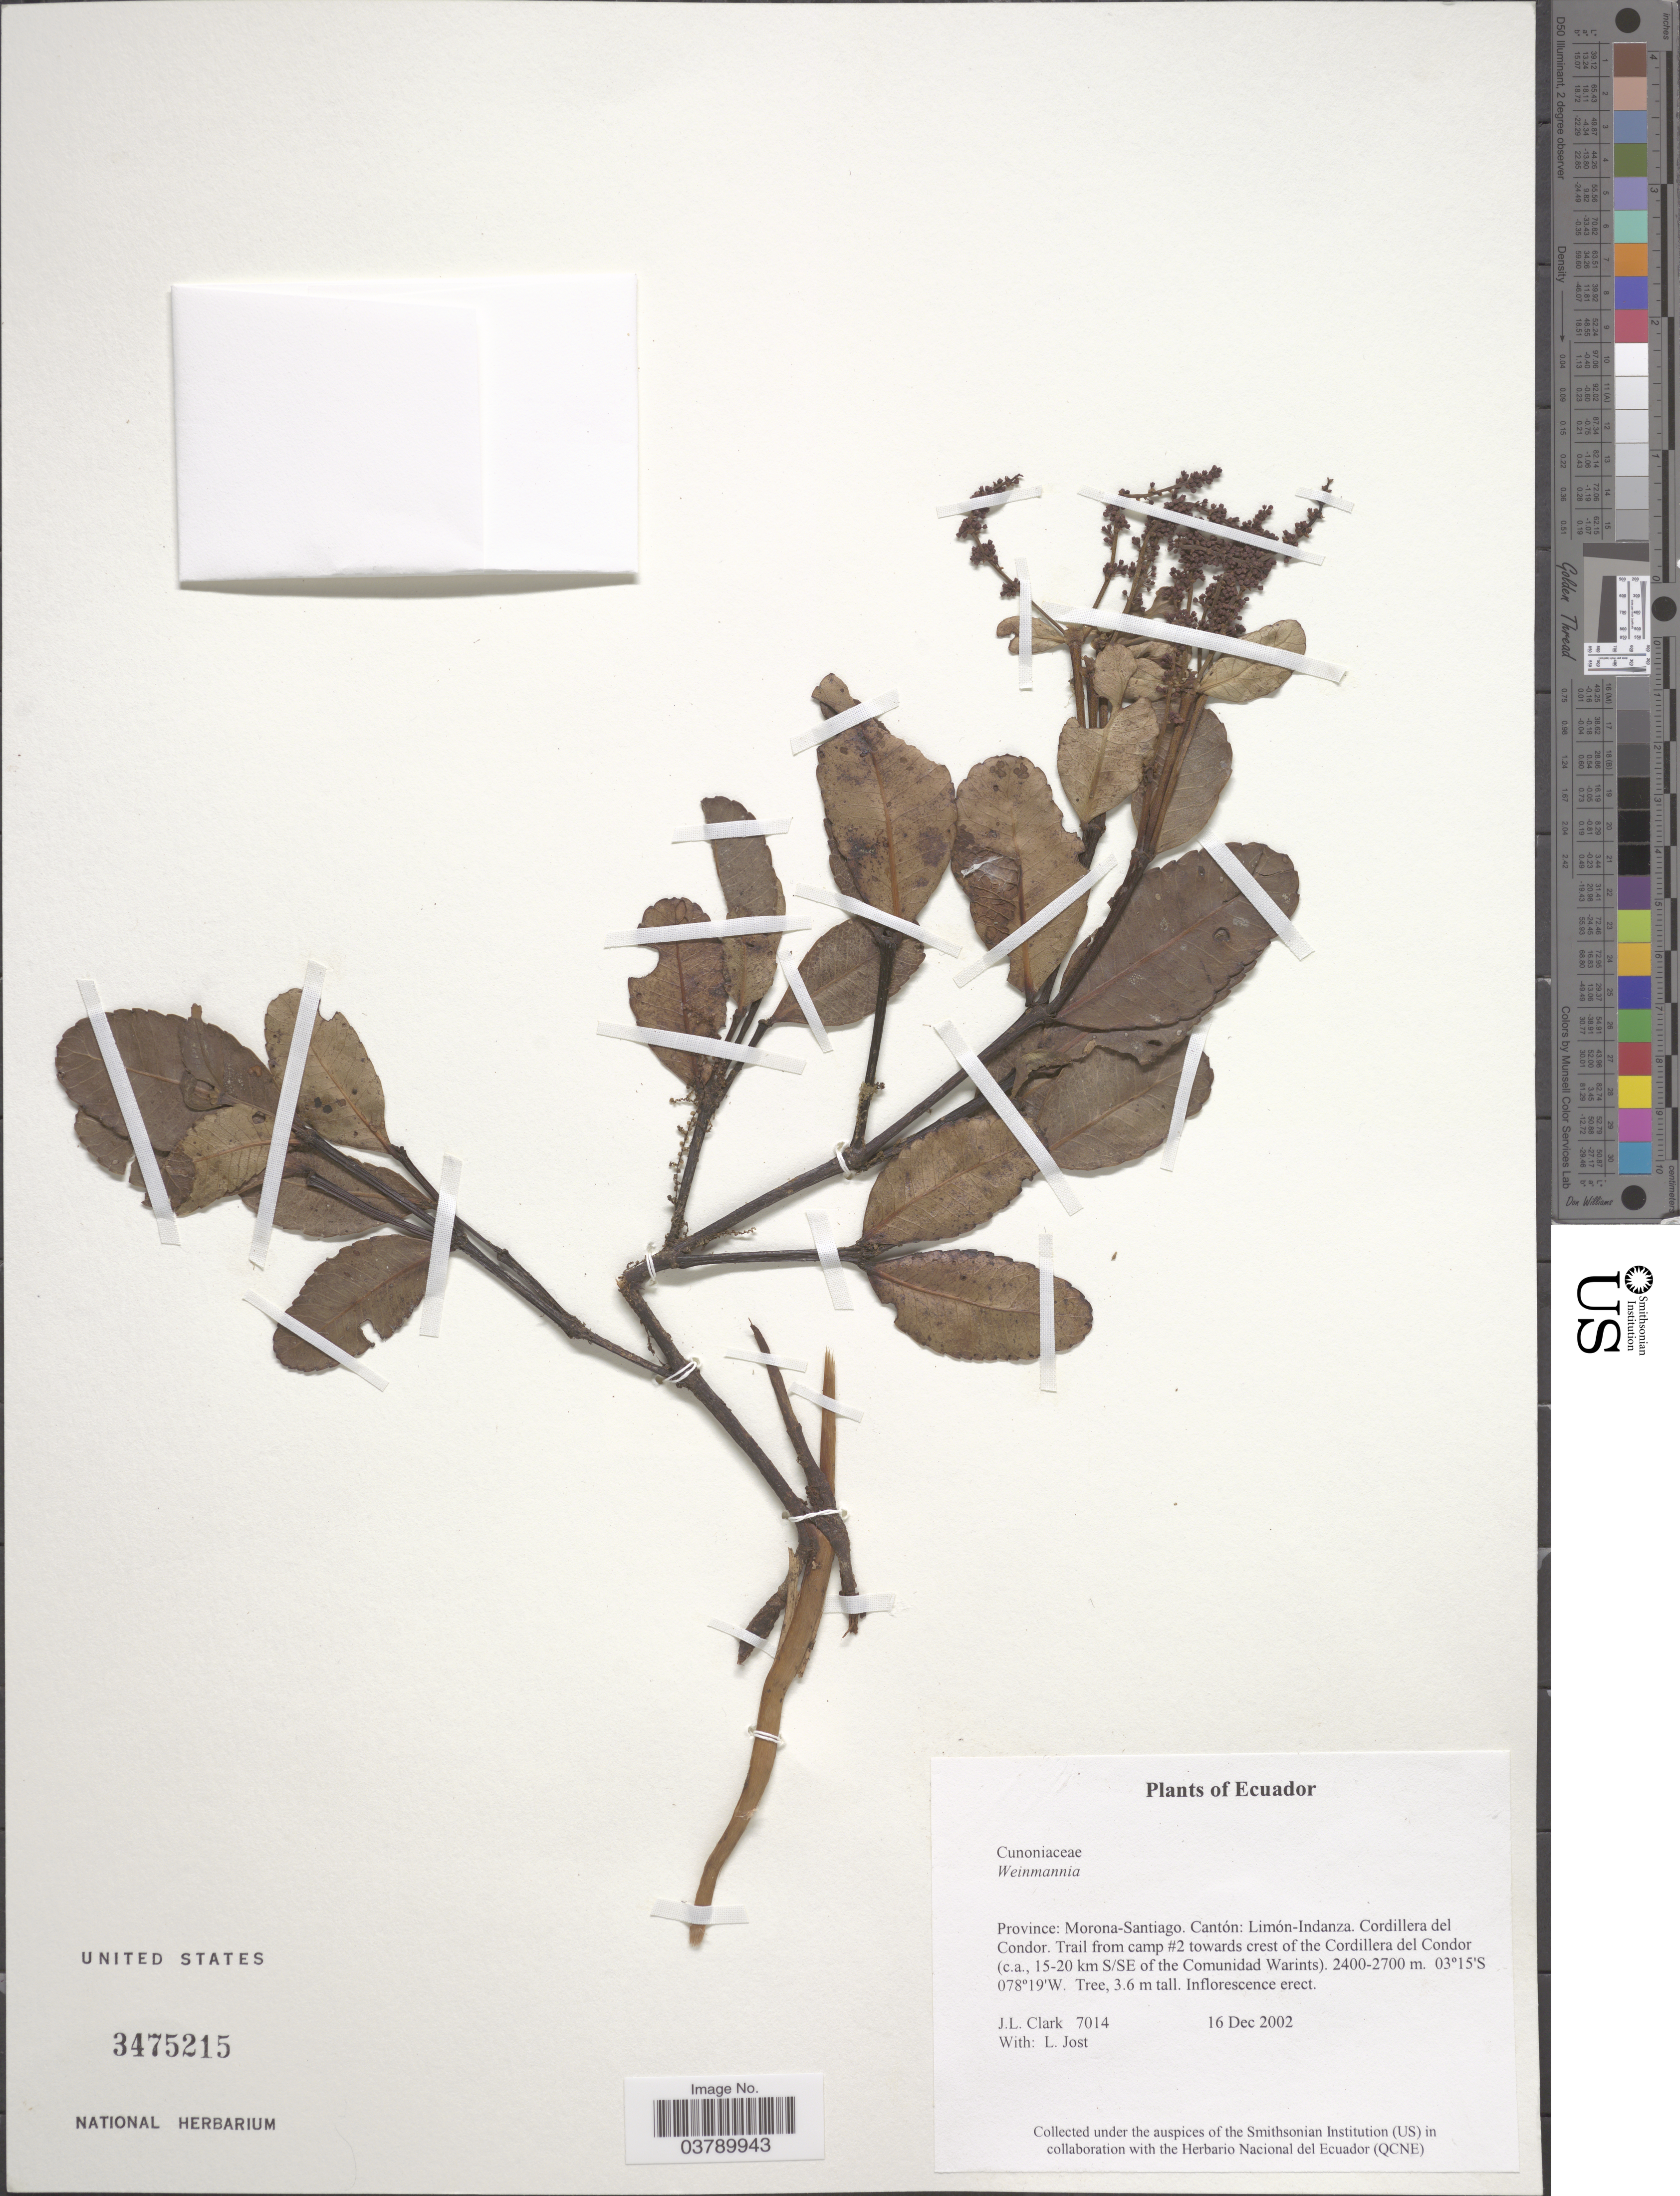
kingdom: Plantae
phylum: Tracheophyta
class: Magnoliopsida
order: Oxalidales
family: Cunoniaceae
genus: Weinmannia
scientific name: Weinmannia sp.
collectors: J. L. Clark & L. Jost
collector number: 7014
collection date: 2002-12-16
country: Ecuador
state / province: Morona-Santiago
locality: Cantón: Limón-Indanza. Cordillera del Condor. Trail from camp #2 towards crest of the Cordillera del Condor (c.a., 15-20 km S/SE of the Comunidad Warints).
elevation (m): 2400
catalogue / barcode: US 3475215